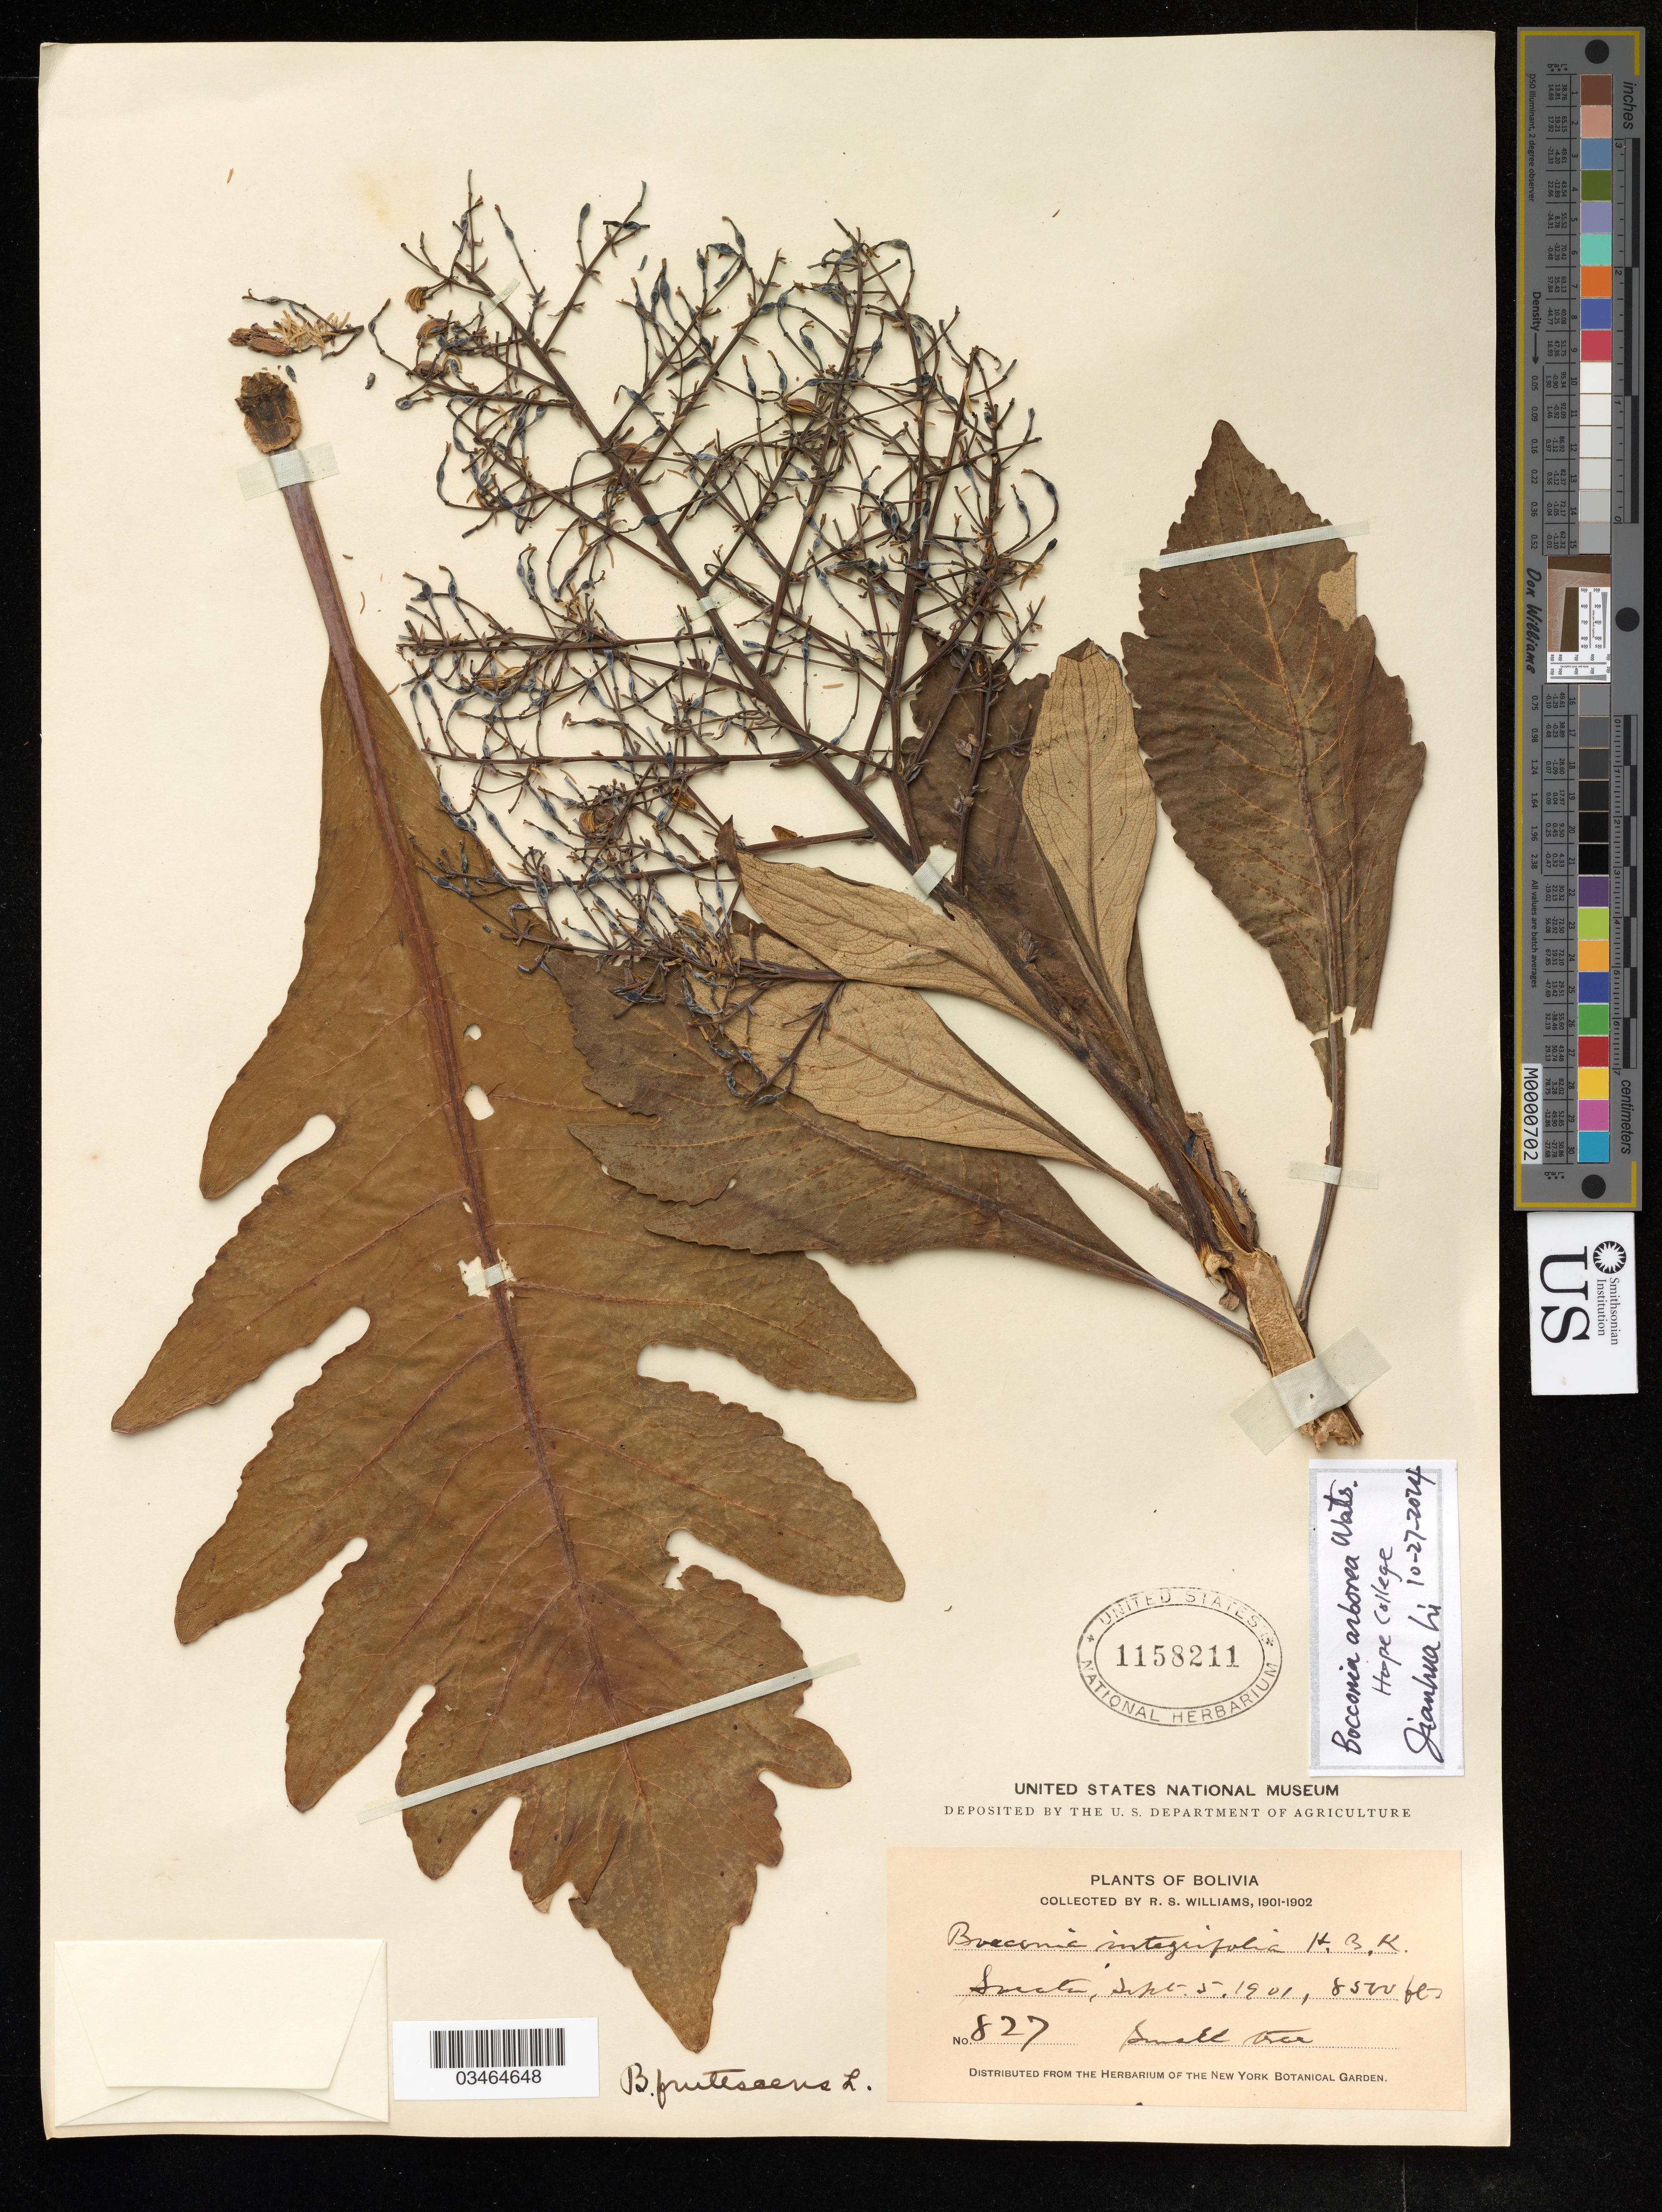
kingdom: Plantae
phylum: Tracheophyta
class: Magnoliopsida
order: Ranunculales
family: Papaveraceae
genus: Bocconia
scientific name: Bocconia arborea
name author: S. Watson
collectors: R. Williams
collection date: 1901-09-05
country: Bolivia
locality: Sorata.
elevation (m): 2591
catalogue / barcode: US 1158211